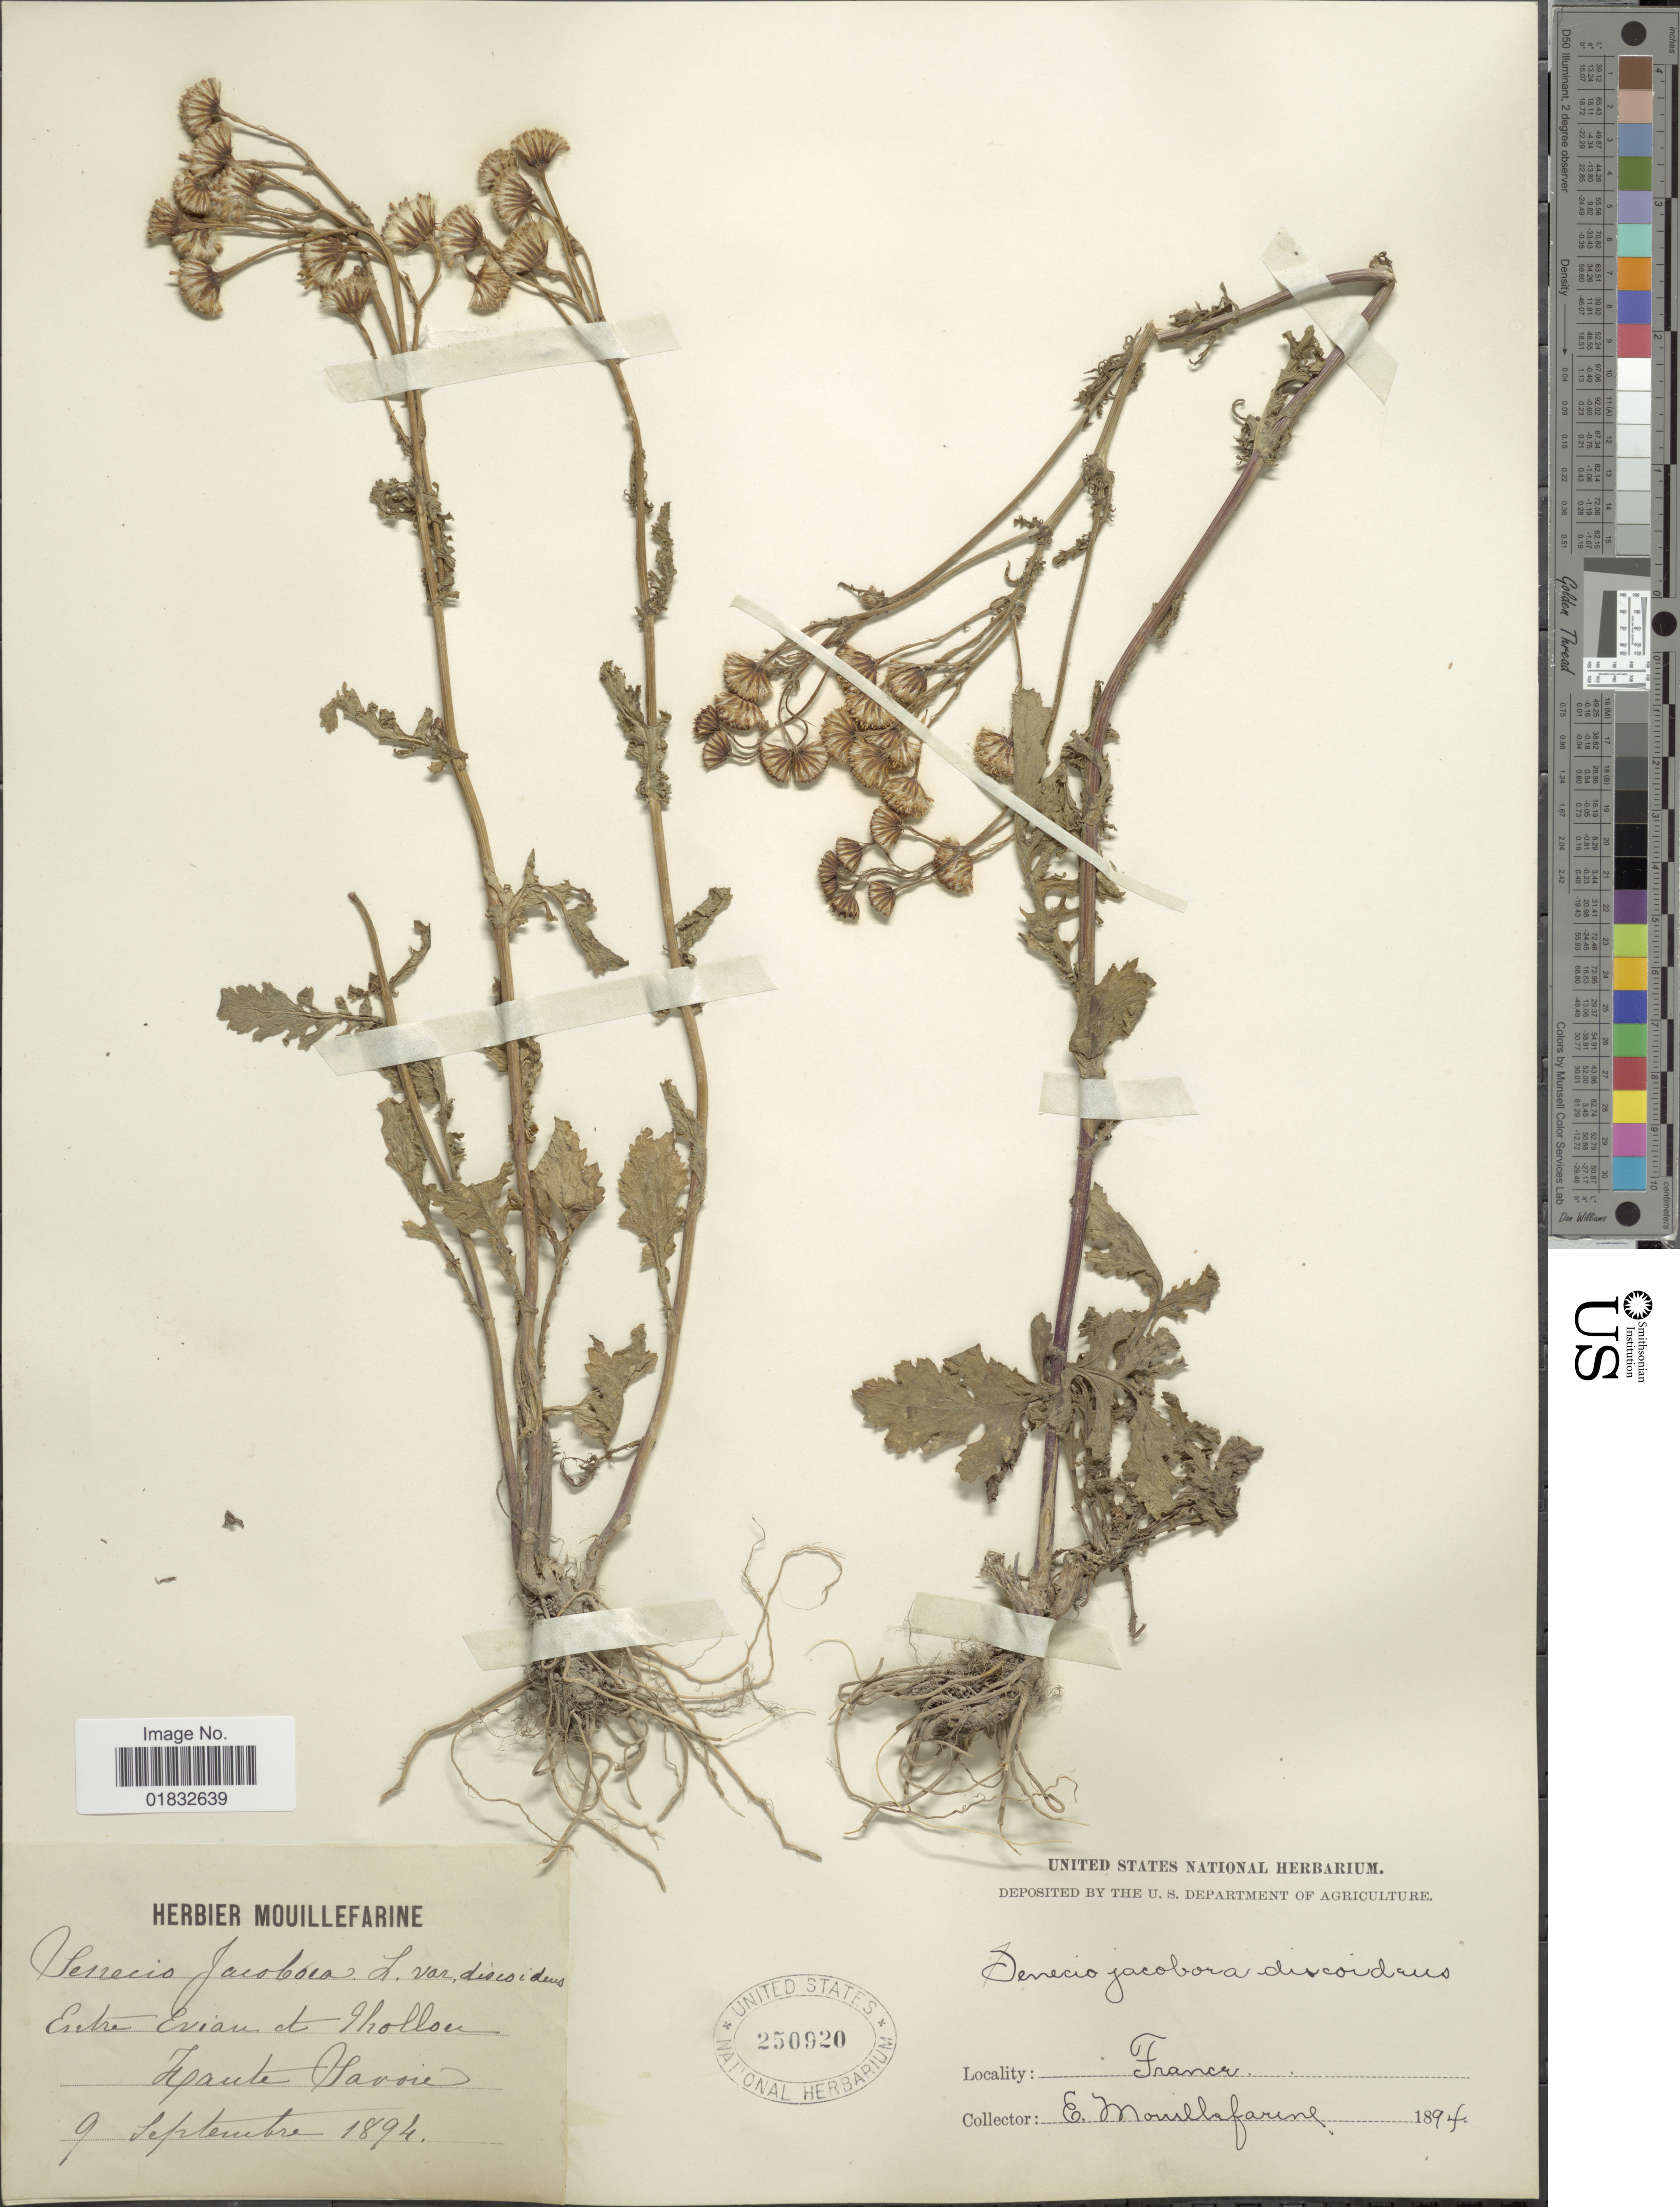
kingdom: Plantae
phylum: Tracheophyta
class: Magnoliopsida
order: Asterales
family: Asteraceae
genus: Jacobaea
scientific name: Jacobaea vulgaris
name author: Gaertn.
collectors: E. Mouillefarine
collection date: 1894-09-09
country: France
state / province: Auvergne-Rhône-Alpes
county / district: Haute-Savoie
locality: Entre Evian et Thollon, Haute Savoie.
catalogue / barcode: US 250920